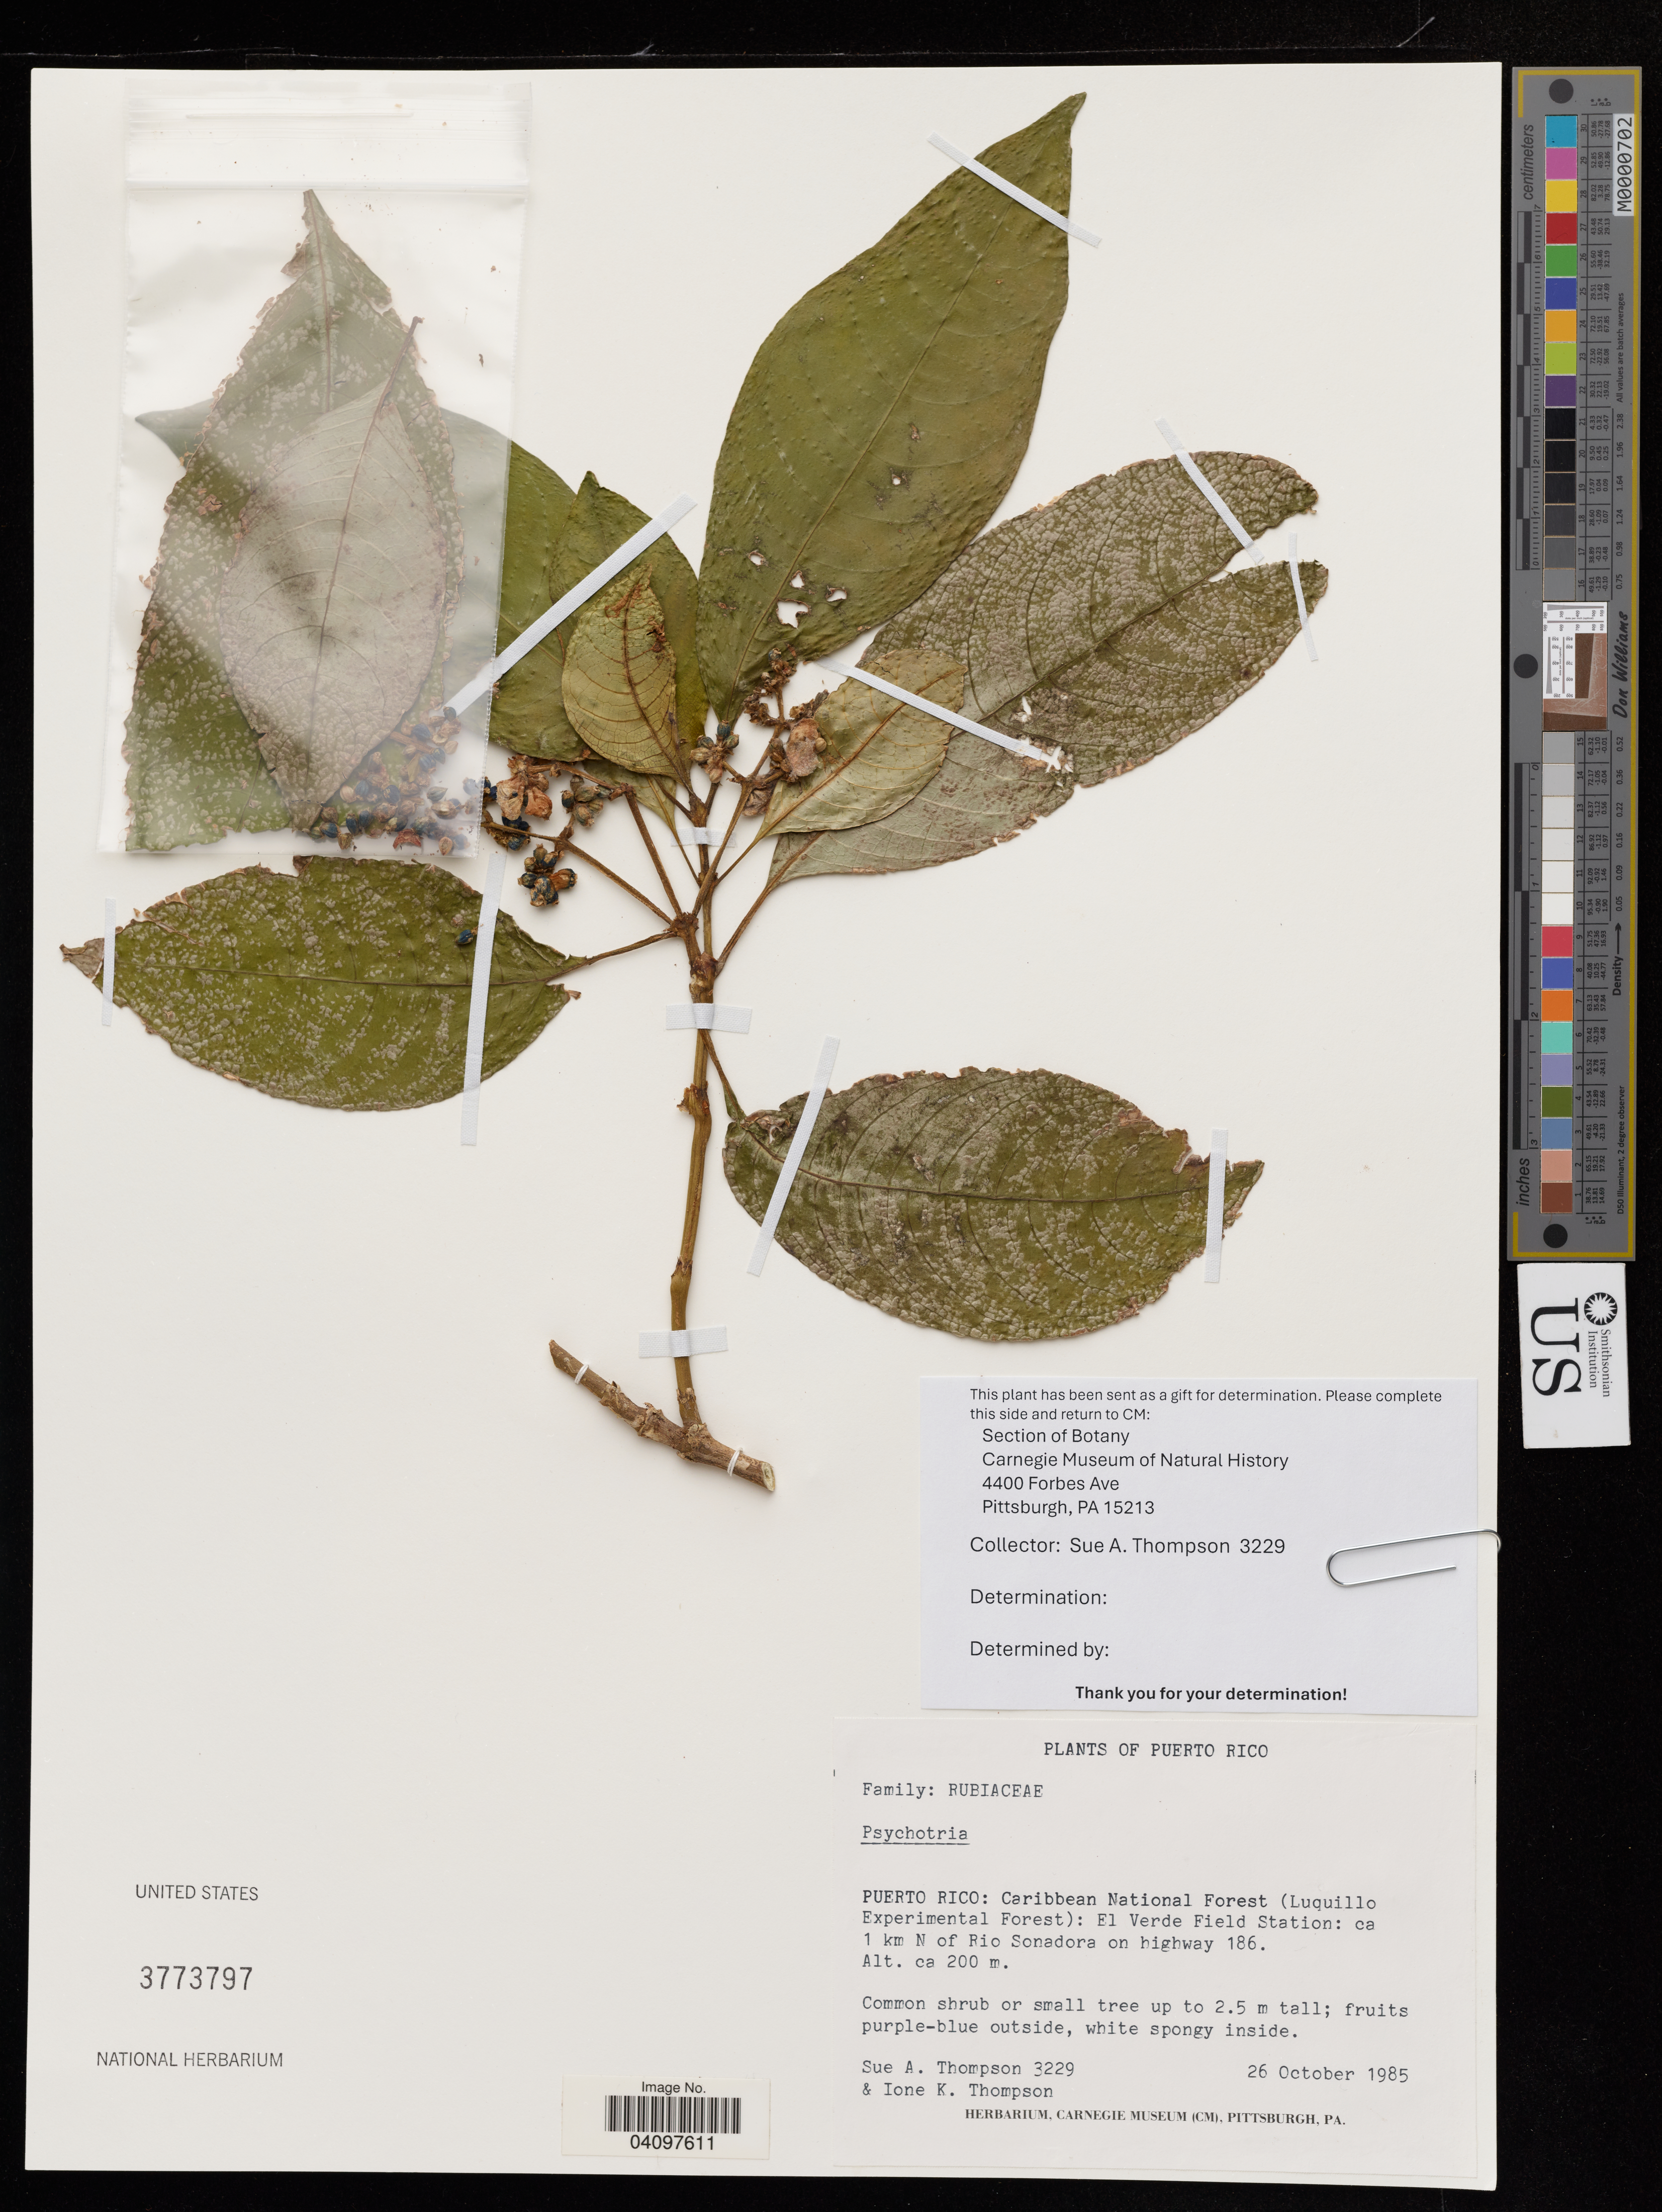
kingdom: Plantae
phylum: Tracheophyta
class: Magnoliopsida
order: Gentianales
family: Rubiaceae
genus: Psychotria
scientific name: Psychotria sp.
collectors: S. A. Thompson & I. Thompson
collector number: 3229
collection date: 1985-10-26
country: Puerto Rico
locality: Caribbean National Forest (Luquillo Experimental Forest): El Verde Field Station: ca 1km N of Rio Sonadora on highway 186.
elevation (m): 200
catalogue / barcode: US 3773797